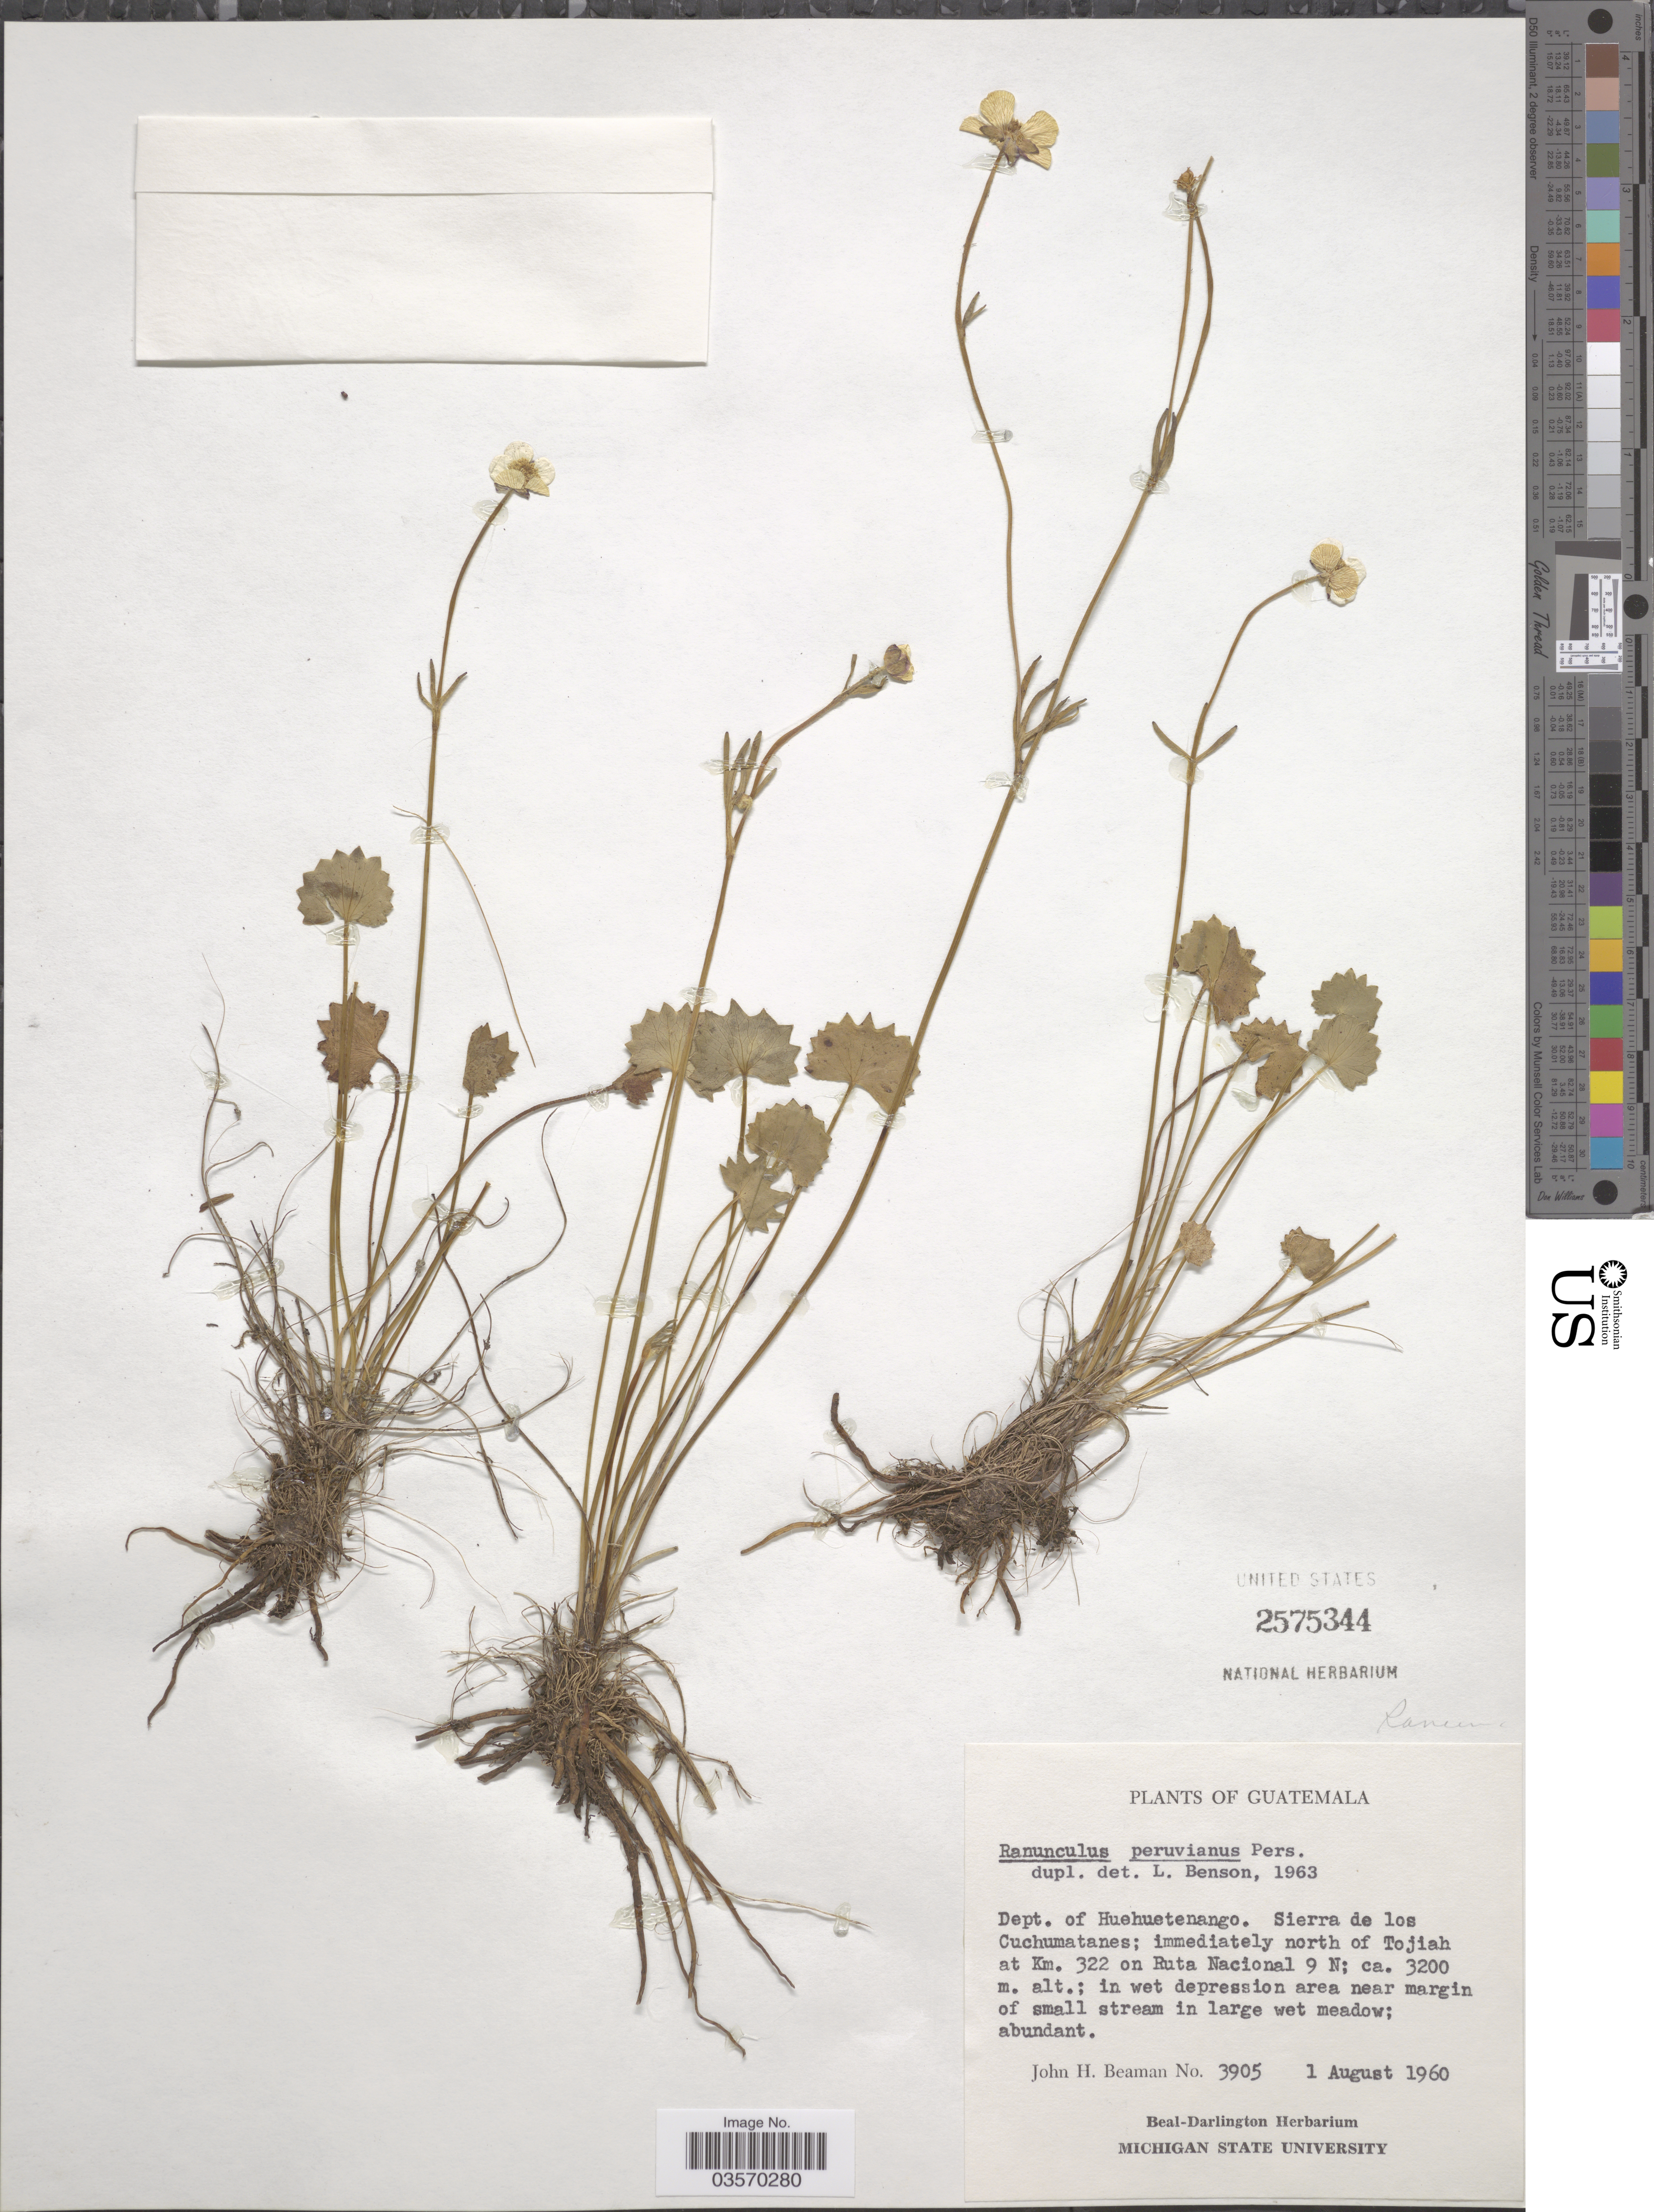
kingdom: Plantae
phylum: Tracheophyta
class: Magnoliopsida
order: Ranunculales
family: Ranunculaceae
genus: Ranunculus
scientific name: Ranunculus peruvianus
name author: Pers.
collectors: J. H. Beaman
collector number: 3905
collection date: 1960-08-01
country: Guatemala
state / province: Huehuetenango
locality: Dept. of Huehuetenango. Sierra de los Cuchumatanes: immediately north of Tojiah at Km. 322 on Ruta Nacional 9 N.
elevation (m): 3200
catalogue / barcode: US 2575344